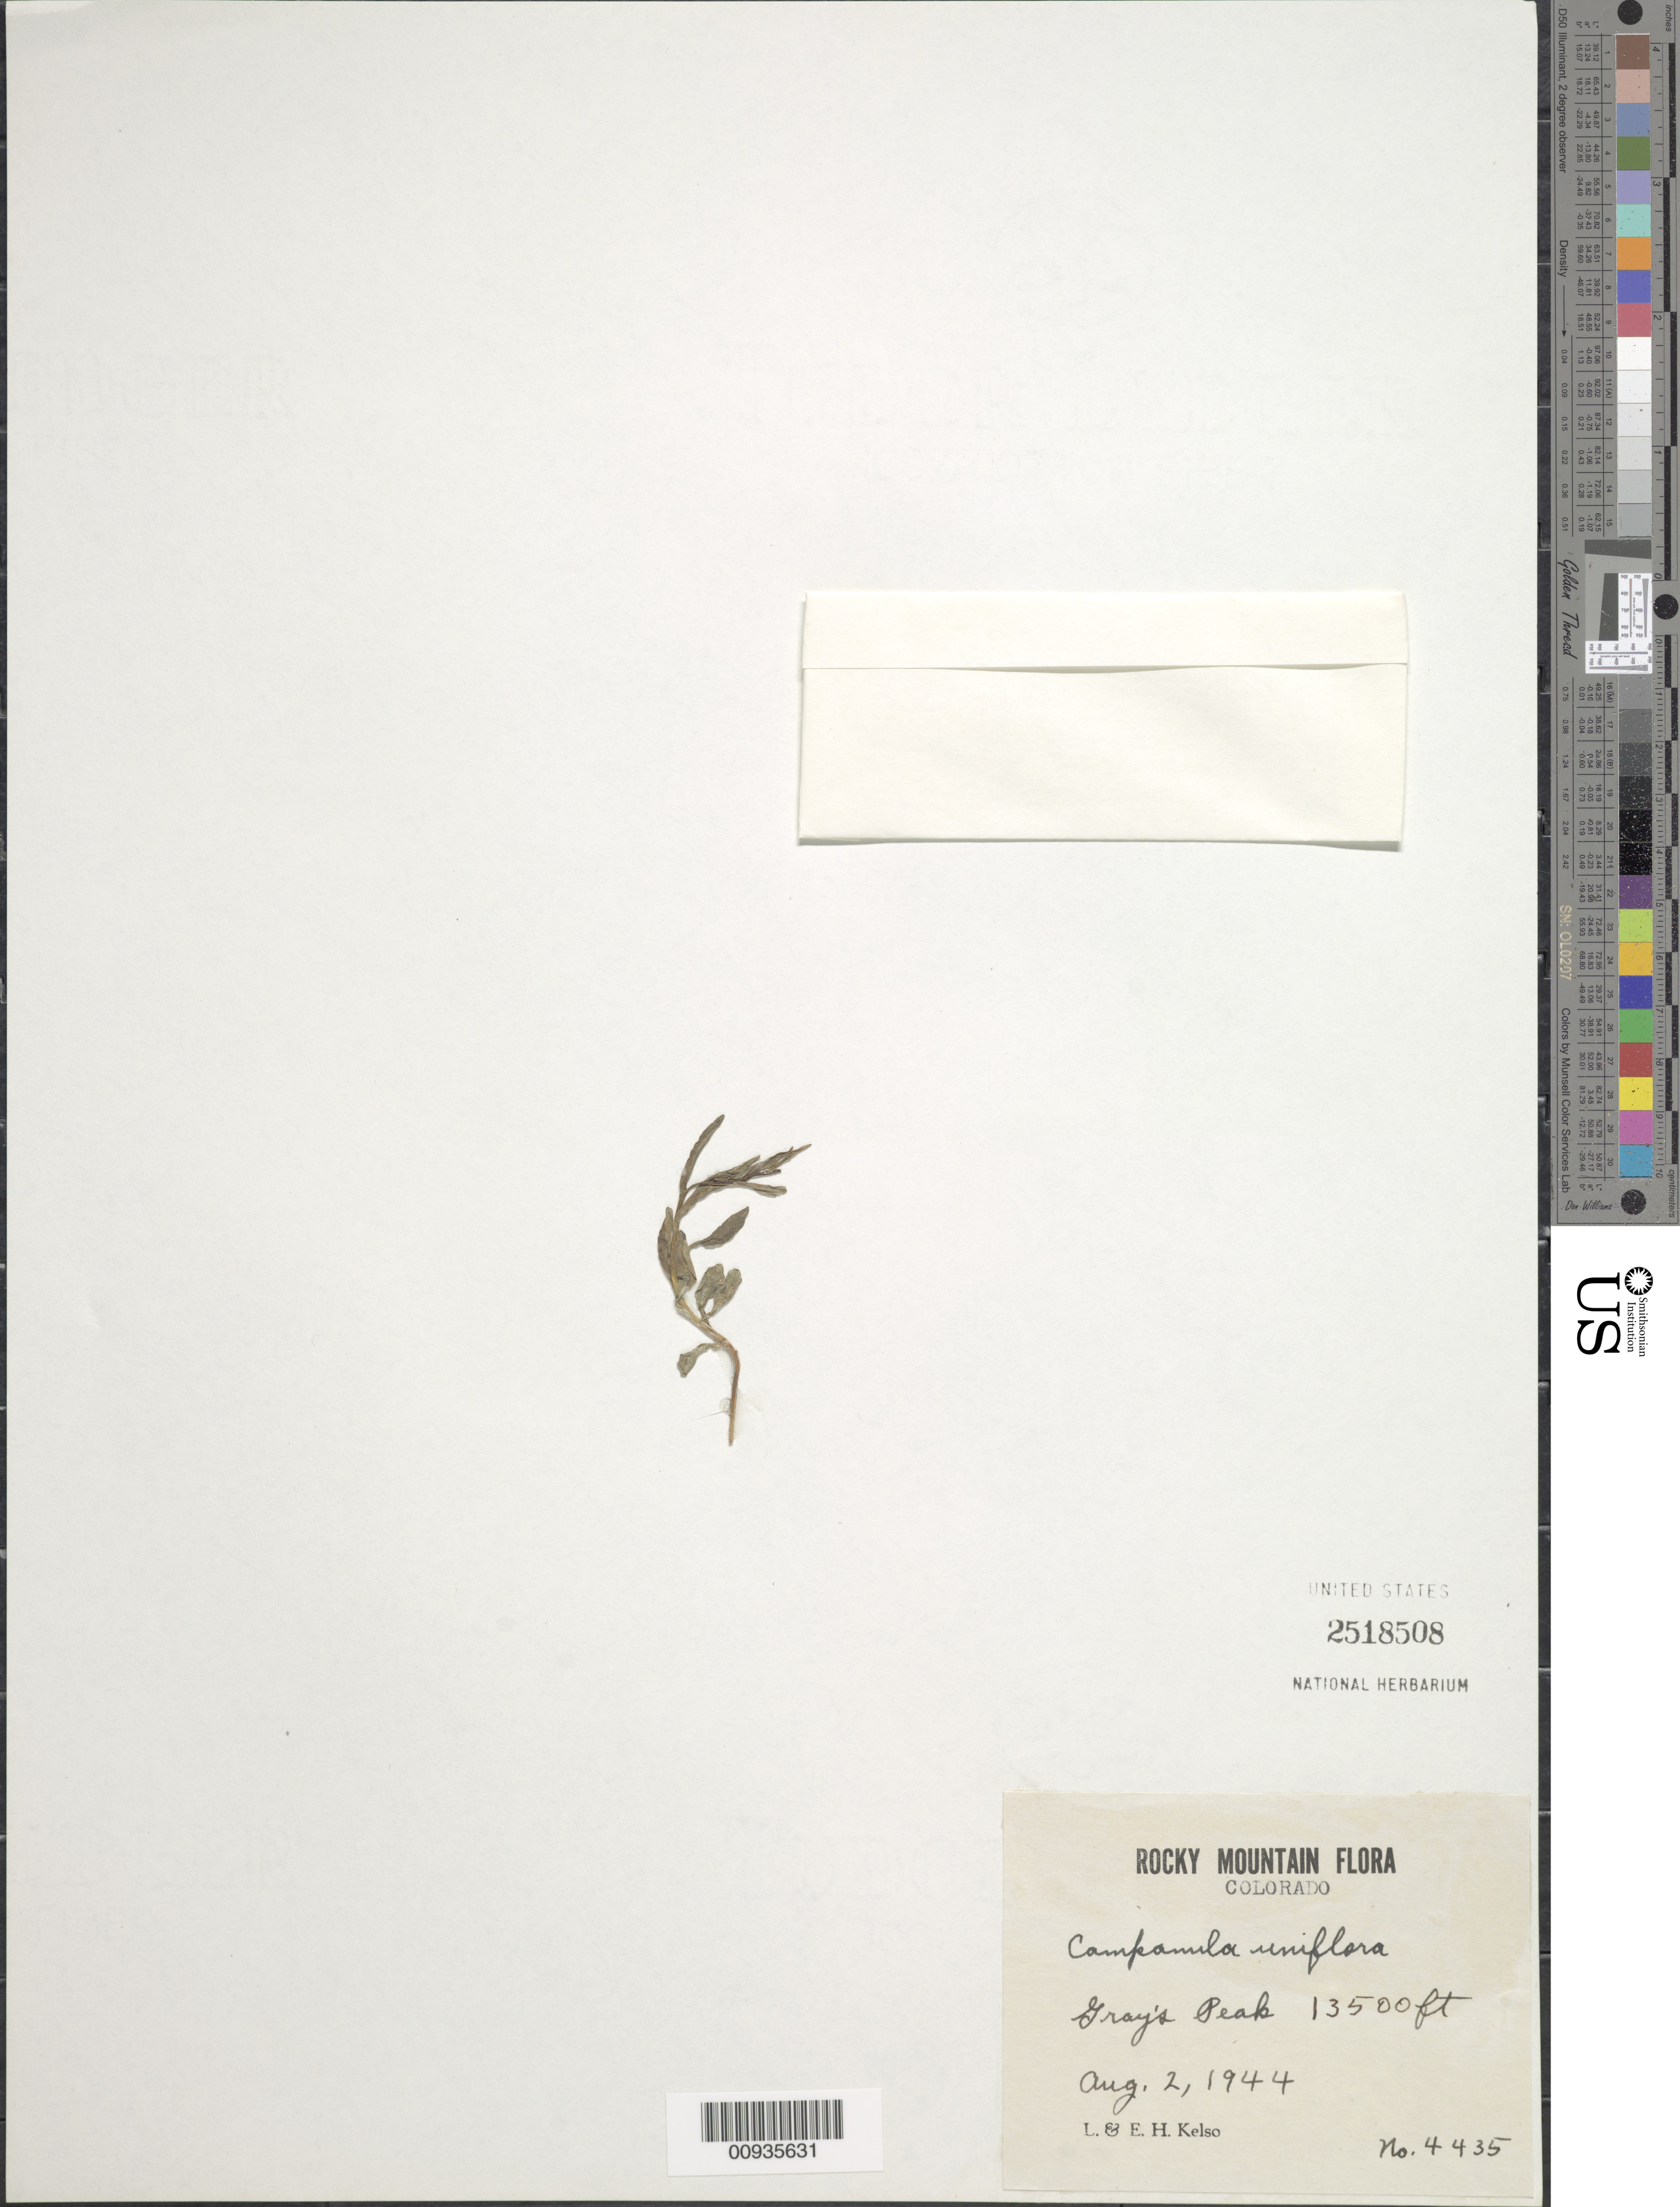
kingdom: Plantae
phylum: Tracheophyta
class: Magnoliopsida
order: Asterales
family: Campanulaceae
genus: Campanula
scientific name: Campanula uniflora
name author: L.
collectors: L. H. Kelso & E. Kelso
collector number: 4435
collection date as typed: Aug. 2, 1944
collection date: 1944-08-02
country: United States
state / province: Colorado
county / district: Summit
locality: Gray's Peak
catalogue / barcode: US 2518508